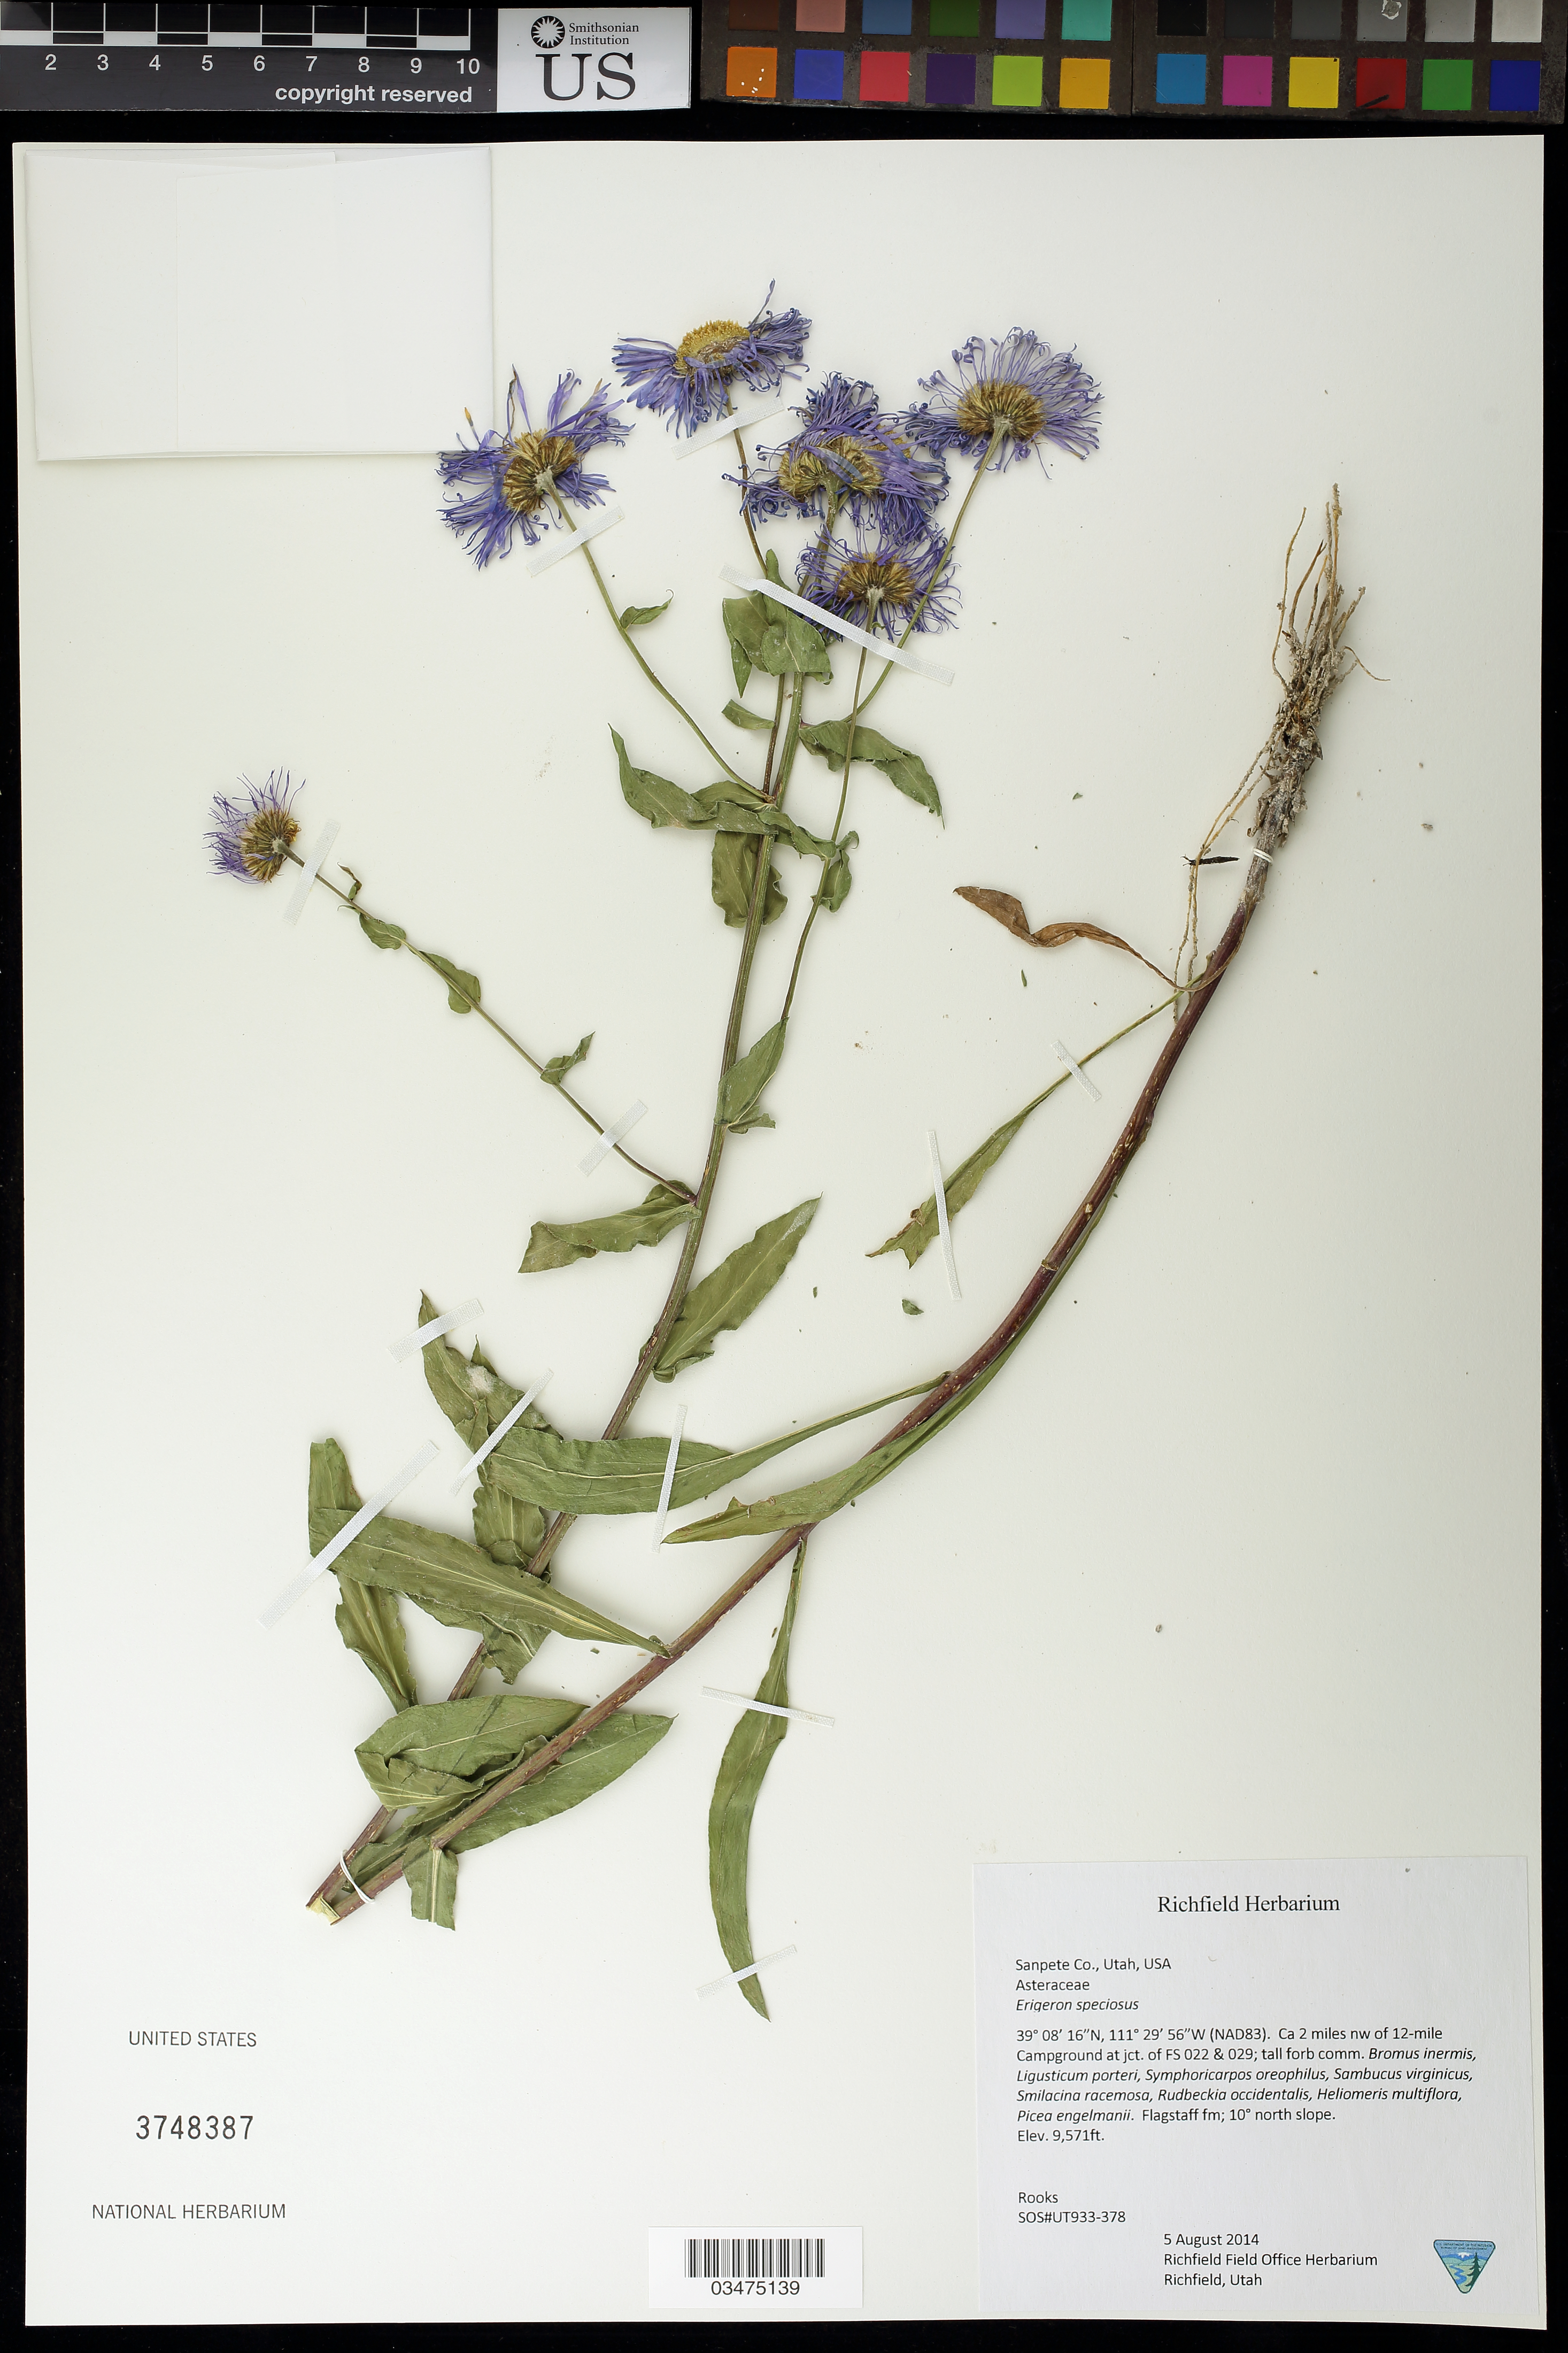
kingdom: Plantae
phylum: Tracheophyta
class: Magnoliopsida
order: Asterales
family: Asteraceae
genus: Erigeron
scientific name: Erigeron speciosus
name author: (Lindl.) DC.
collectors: -. Rooks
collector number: UT933-378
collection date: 2014-08-05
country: United States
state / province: Utah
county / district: Sanpete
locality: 2 mi. NW of 12-mile Campground at jct. of FS 022 and 29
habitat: Tall forb community.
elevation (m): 2917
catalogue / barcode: US 3748387